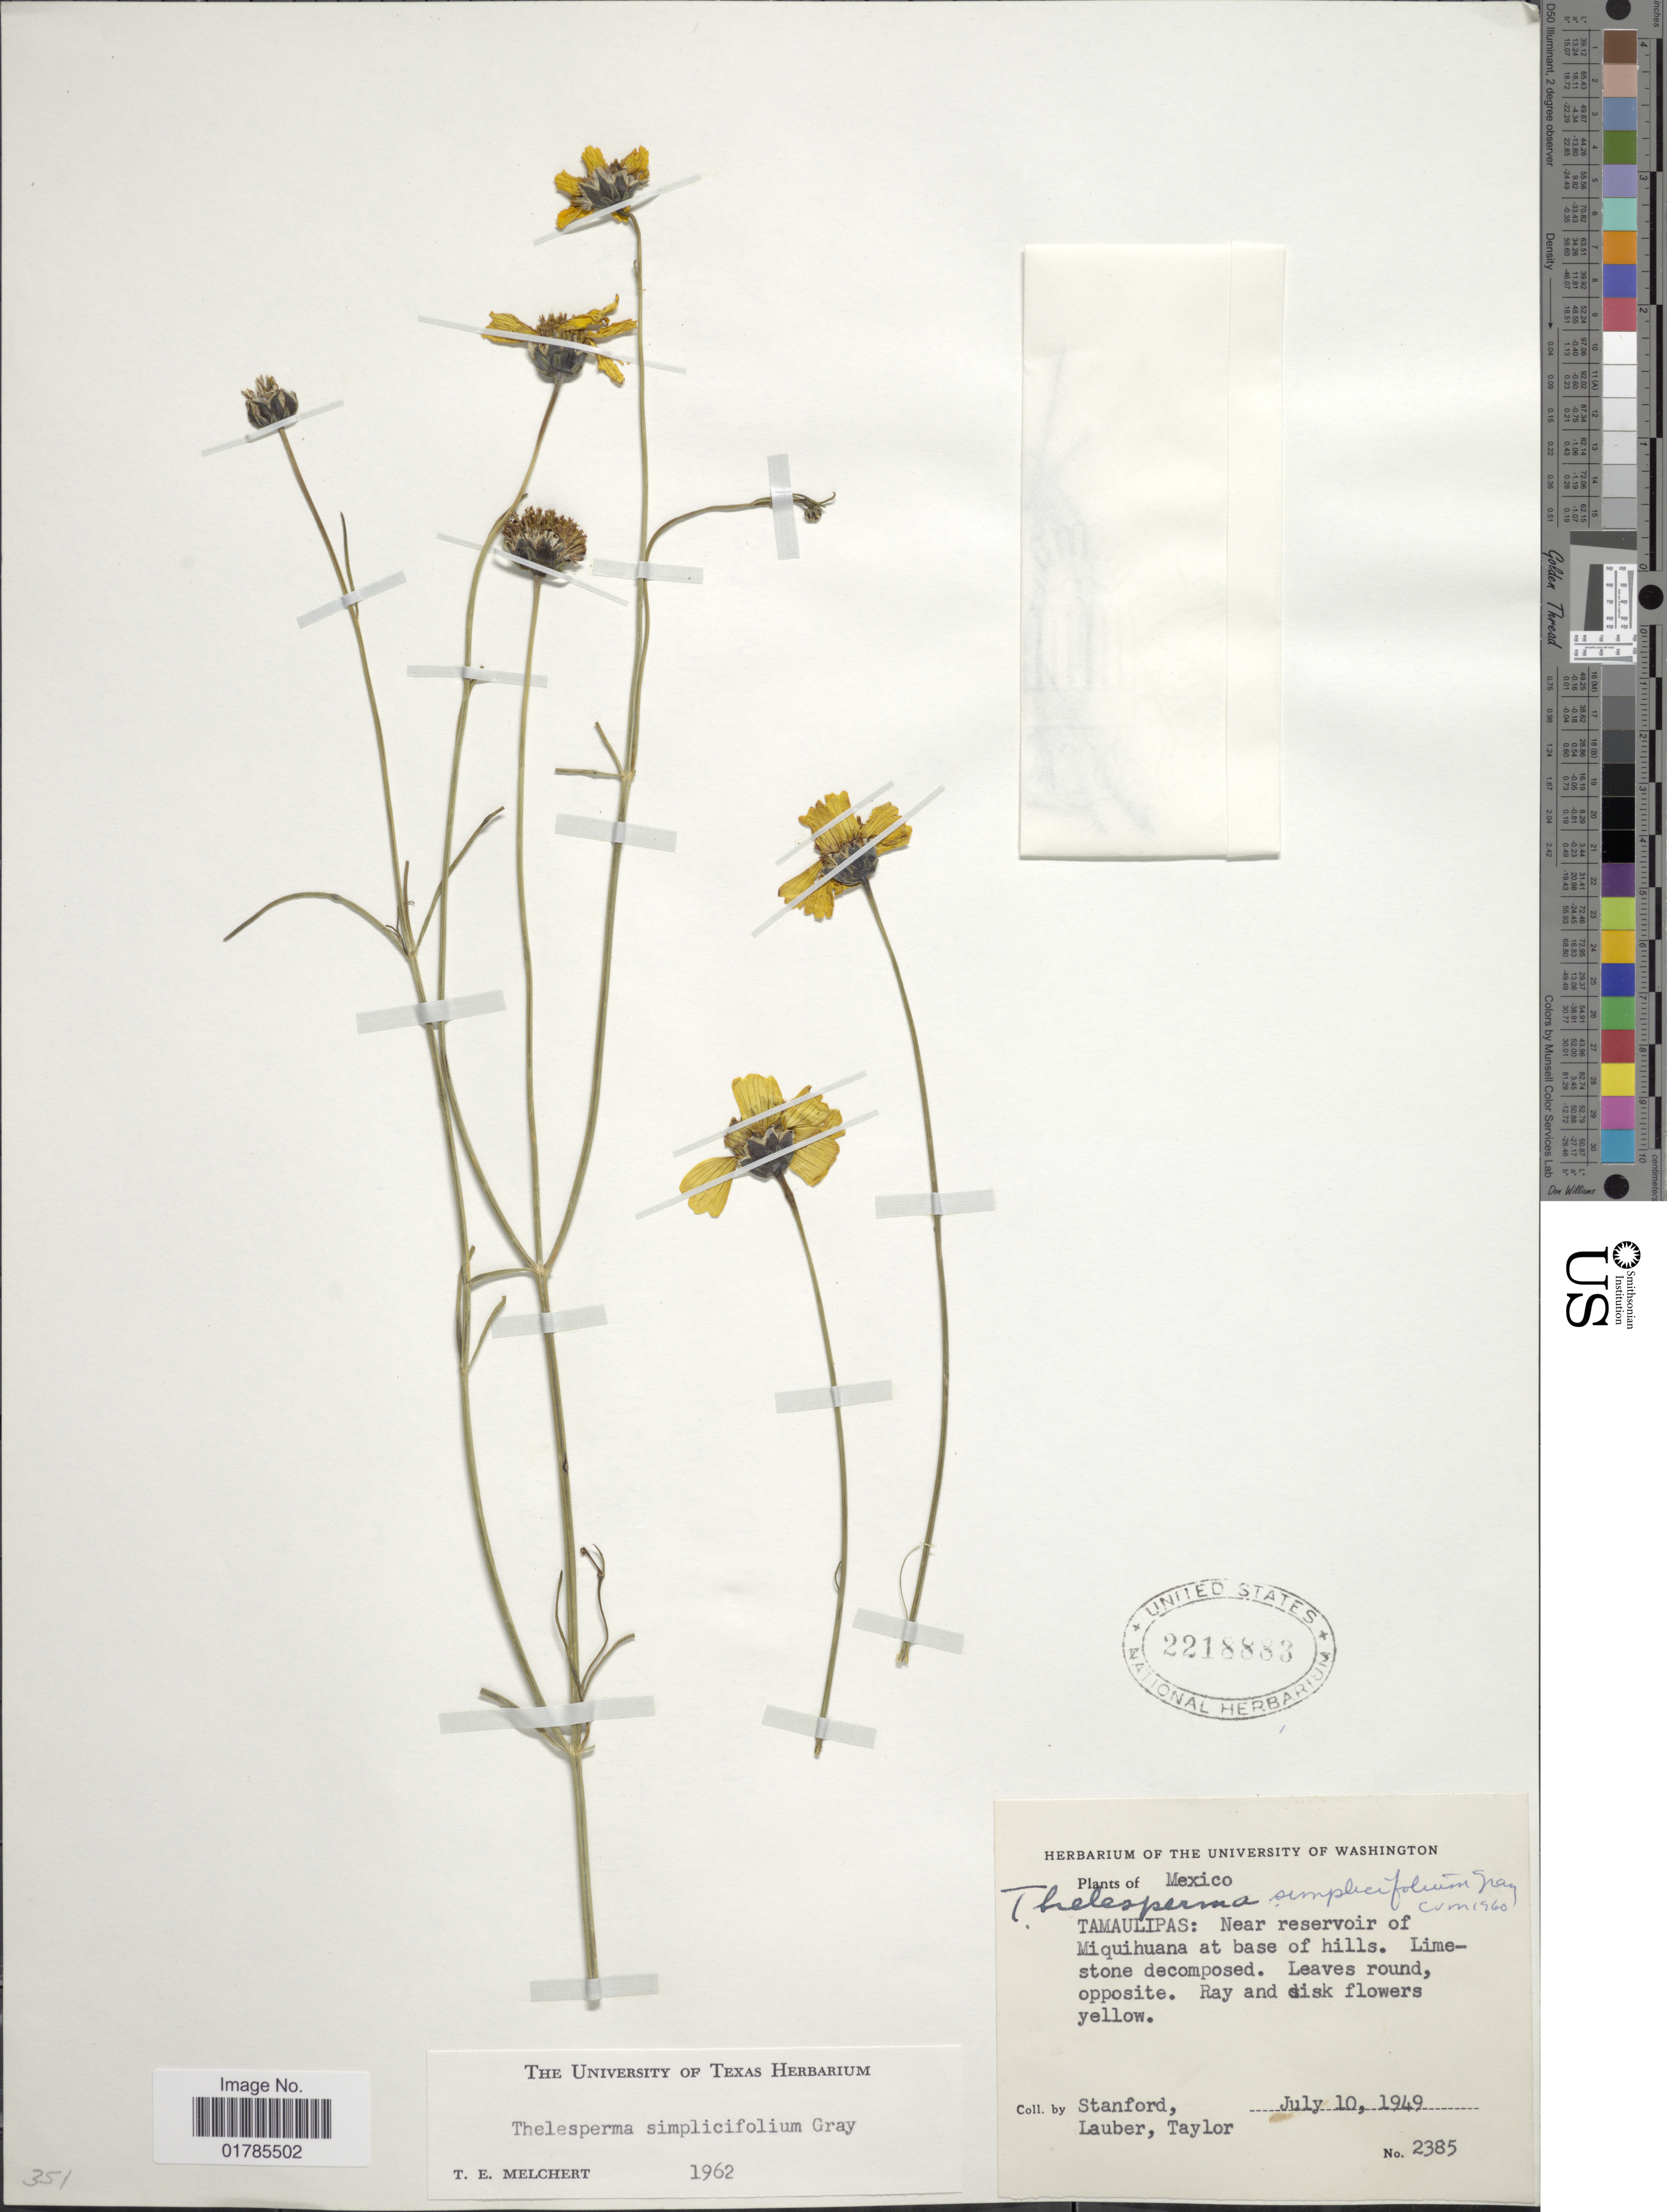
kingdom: Plantae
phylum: Tracheophyta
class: Magnoliopsida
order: Asterales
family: Asteraceae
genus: Thelesperma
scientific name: Thelesperma simplicifolium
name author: A. Gray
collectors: -. Stanford, Lauber, -- & -- Taylor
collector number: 2385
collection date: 1949-07-10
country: Mexico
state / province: Tamaulipas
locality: Near reservoit of Miquihuana at base of hills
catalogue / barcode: US 2218883